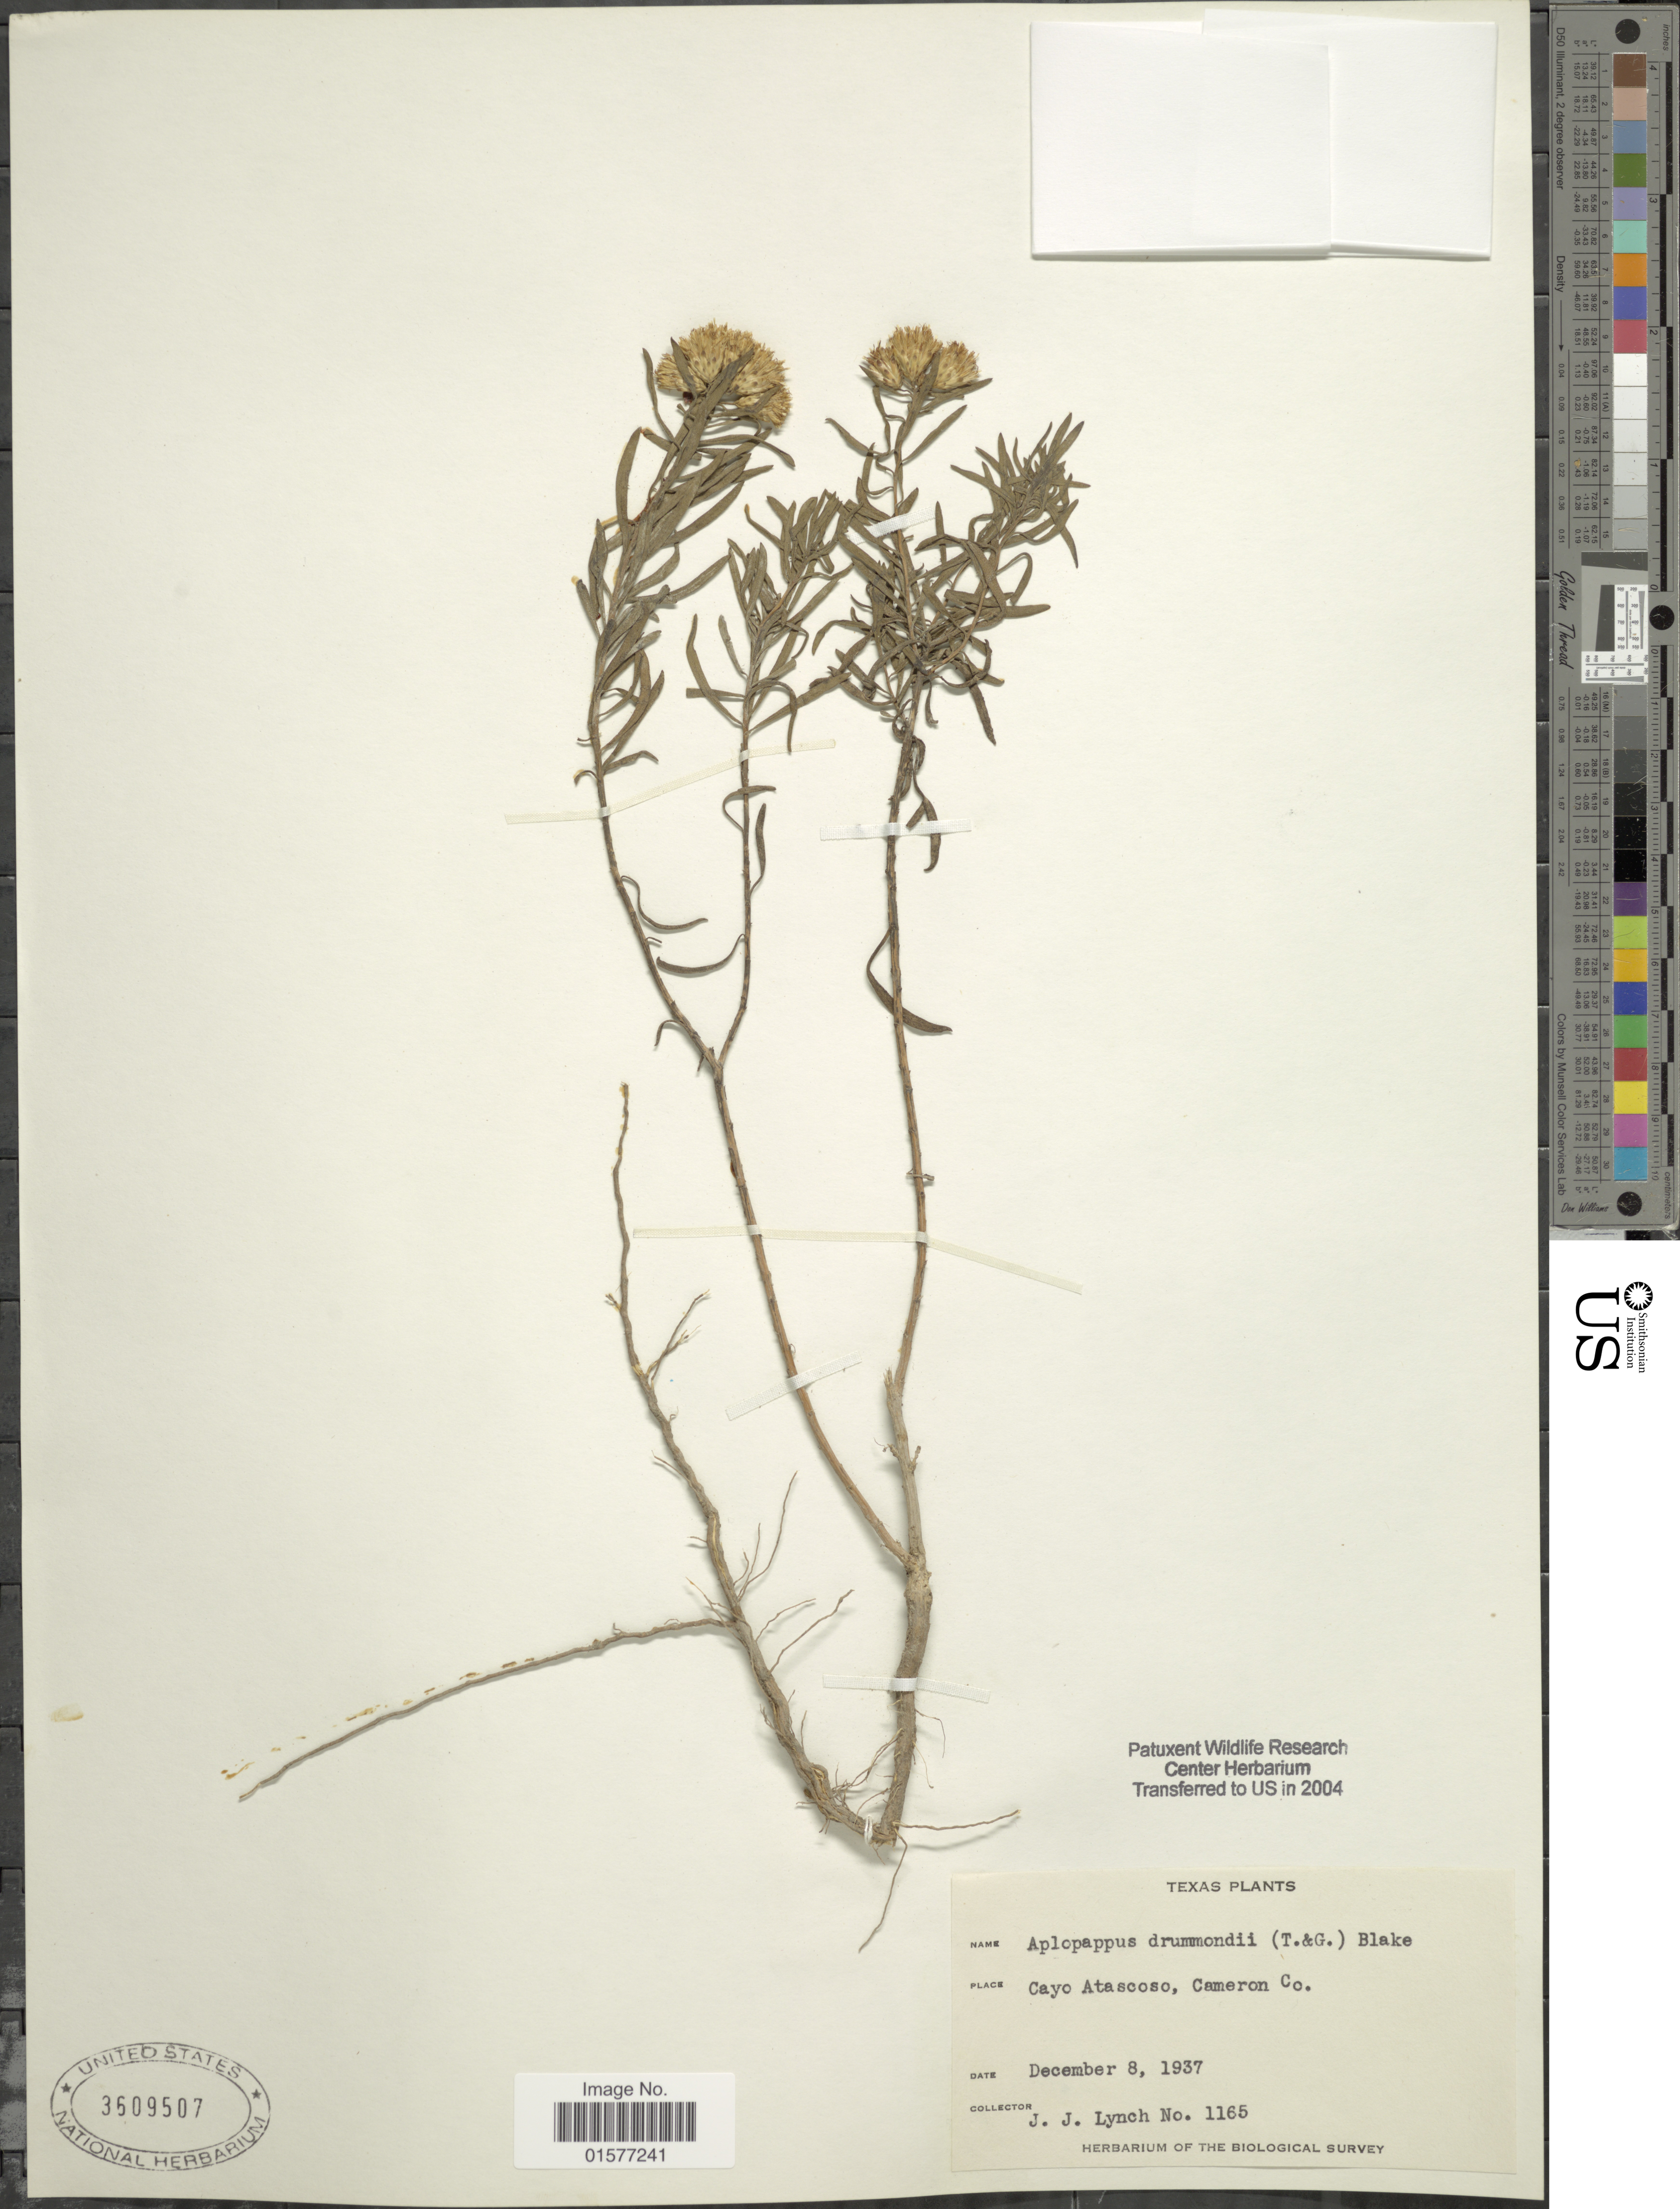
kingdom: Plantae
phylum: Tracheophyta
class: Magnoliopsida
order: Asterales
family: Asteraceae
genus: Isocoma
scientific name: Isocoma drummondii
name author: (Torr. & A. Gray) Greene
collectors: J. Lynch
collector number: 1165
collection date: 1937-12-08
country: United States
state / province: Texas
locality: Cayo Atascoso, Cameron Co.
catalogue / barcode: US 3609507